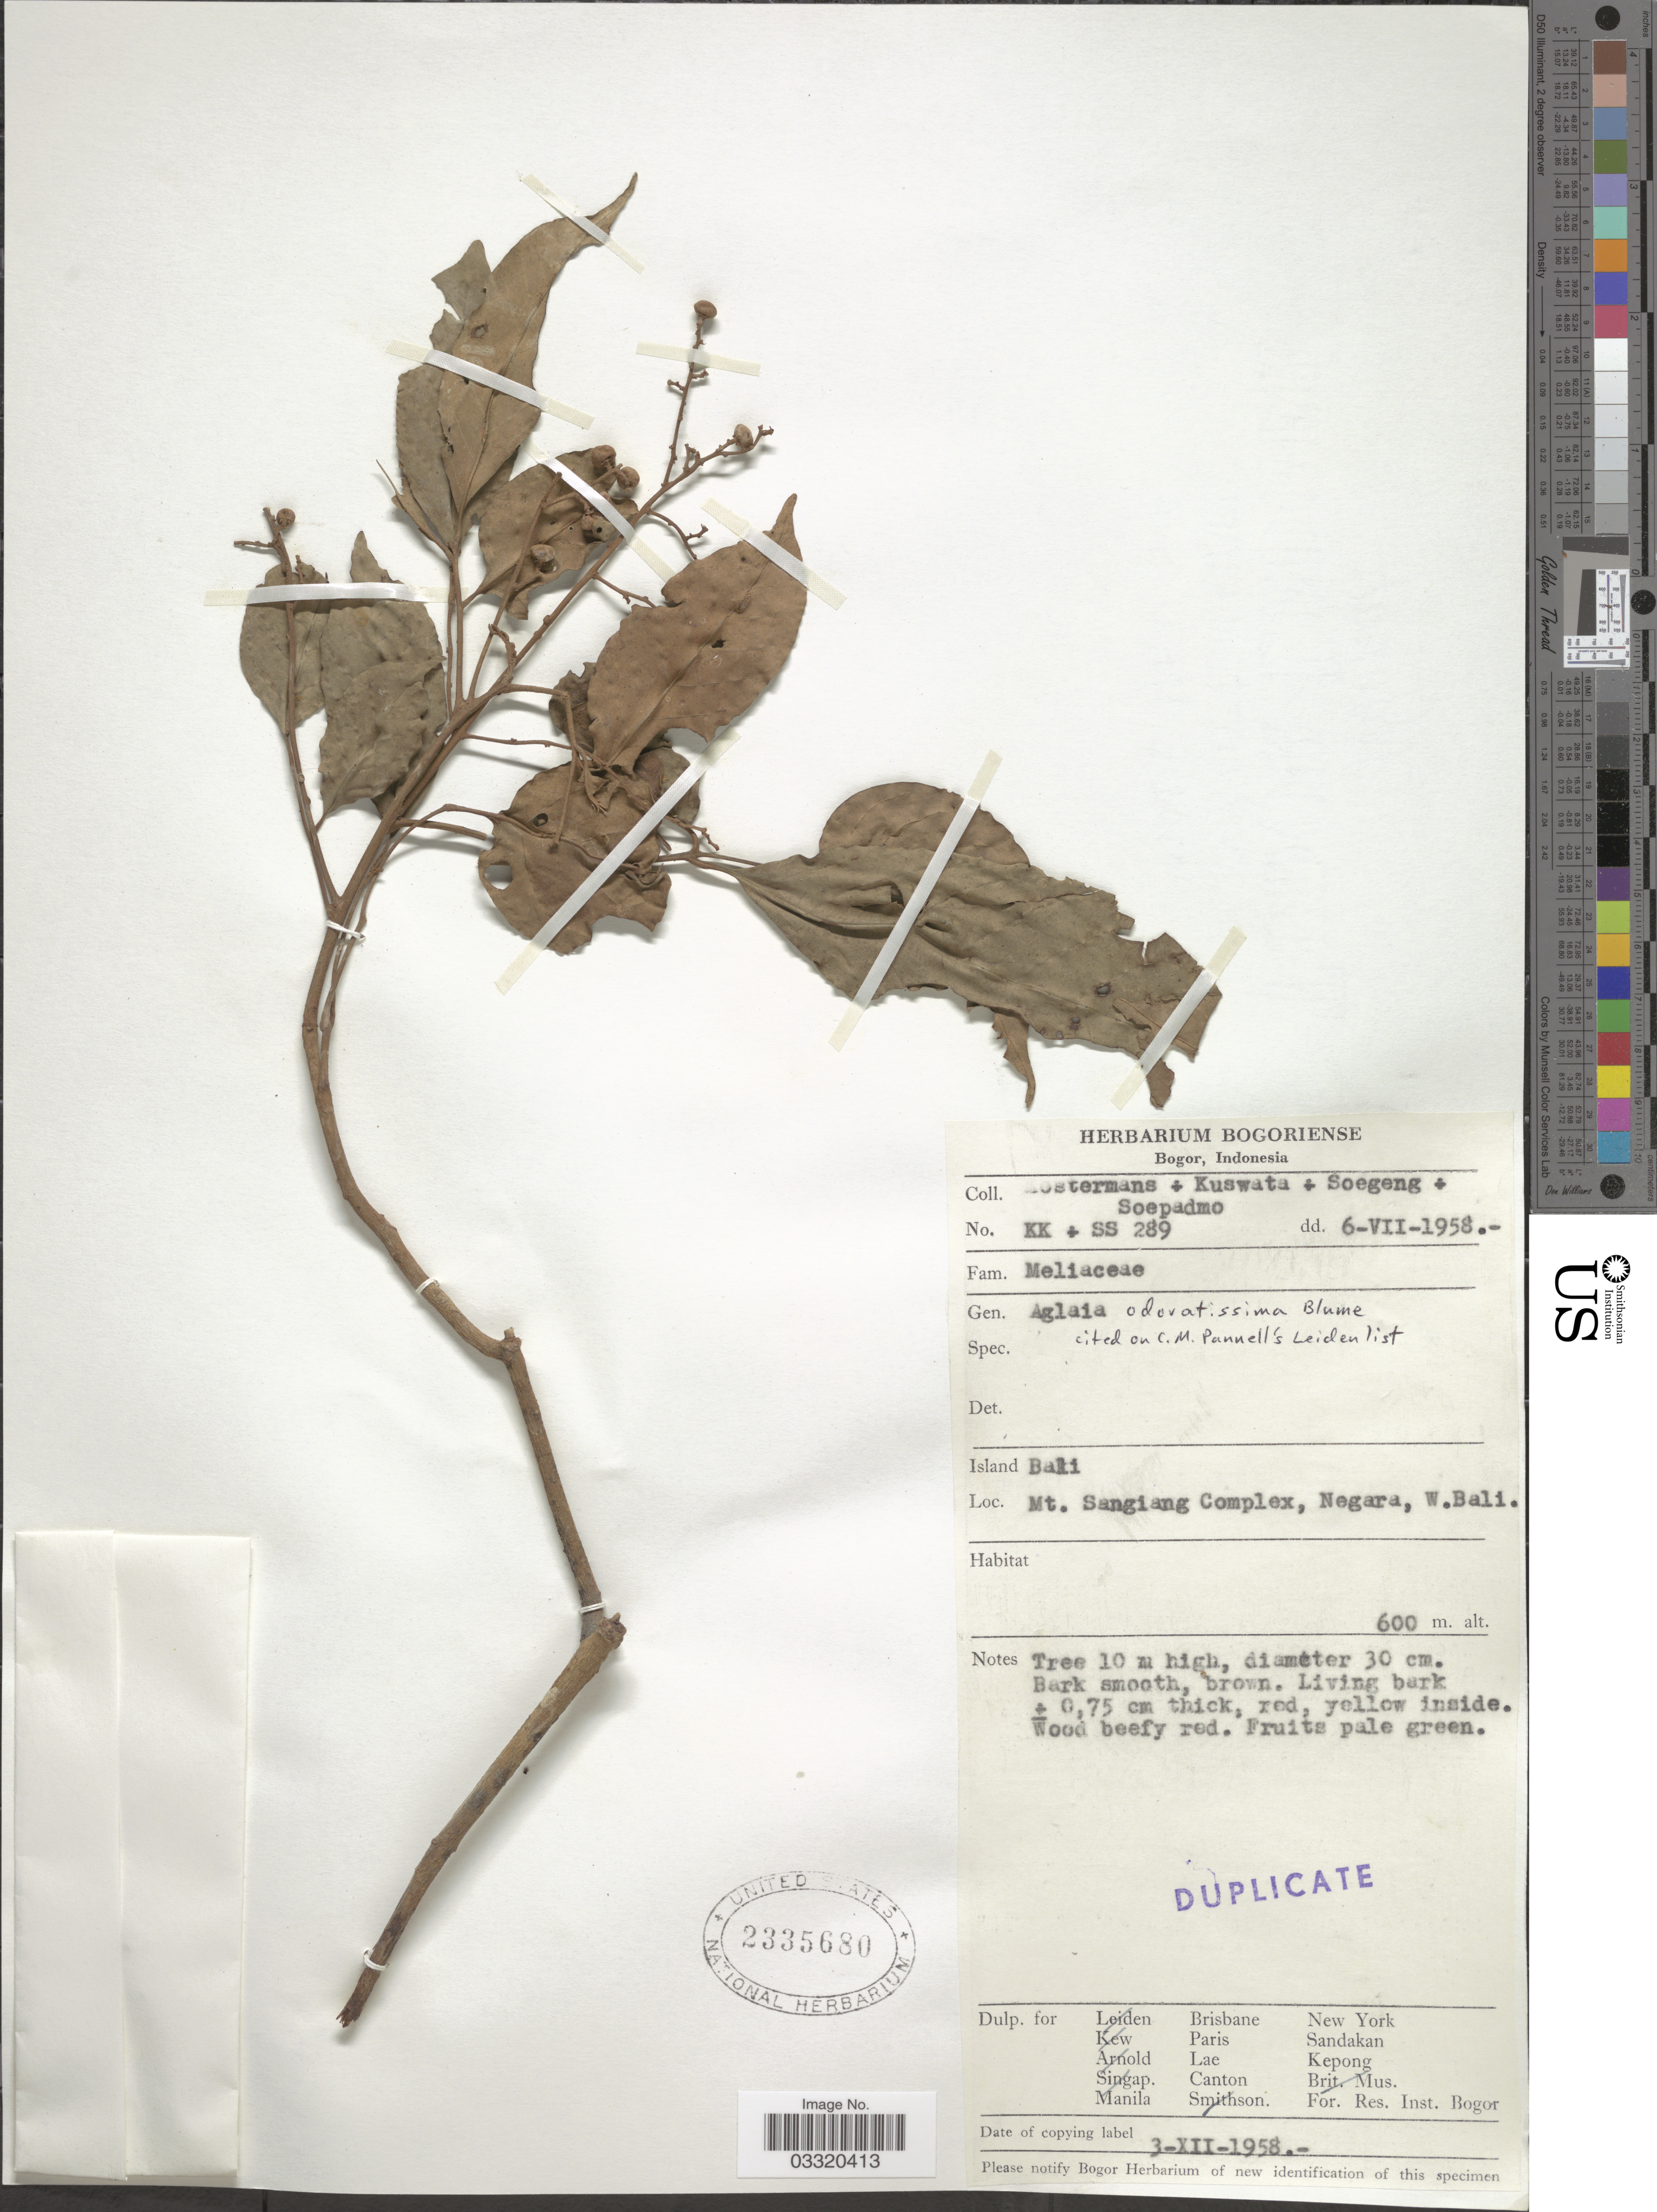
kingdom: Plantae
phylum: Tracheophyta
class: Magnoliopsida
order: Sapindales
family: Meliaceae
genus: Aglaia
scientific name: Aglaia odoratissima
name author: Blume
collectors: Kostermans, -. Kuswata, -. Soegeng & -. Soepadmo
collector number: KK+SS 289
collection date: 1958-07-06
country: Indonesia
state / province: Nusa Tenggara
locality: Island Bali. Mt. Sangiang Complex, Negara, W.Bali.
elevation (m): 600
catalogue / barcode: US 2335680